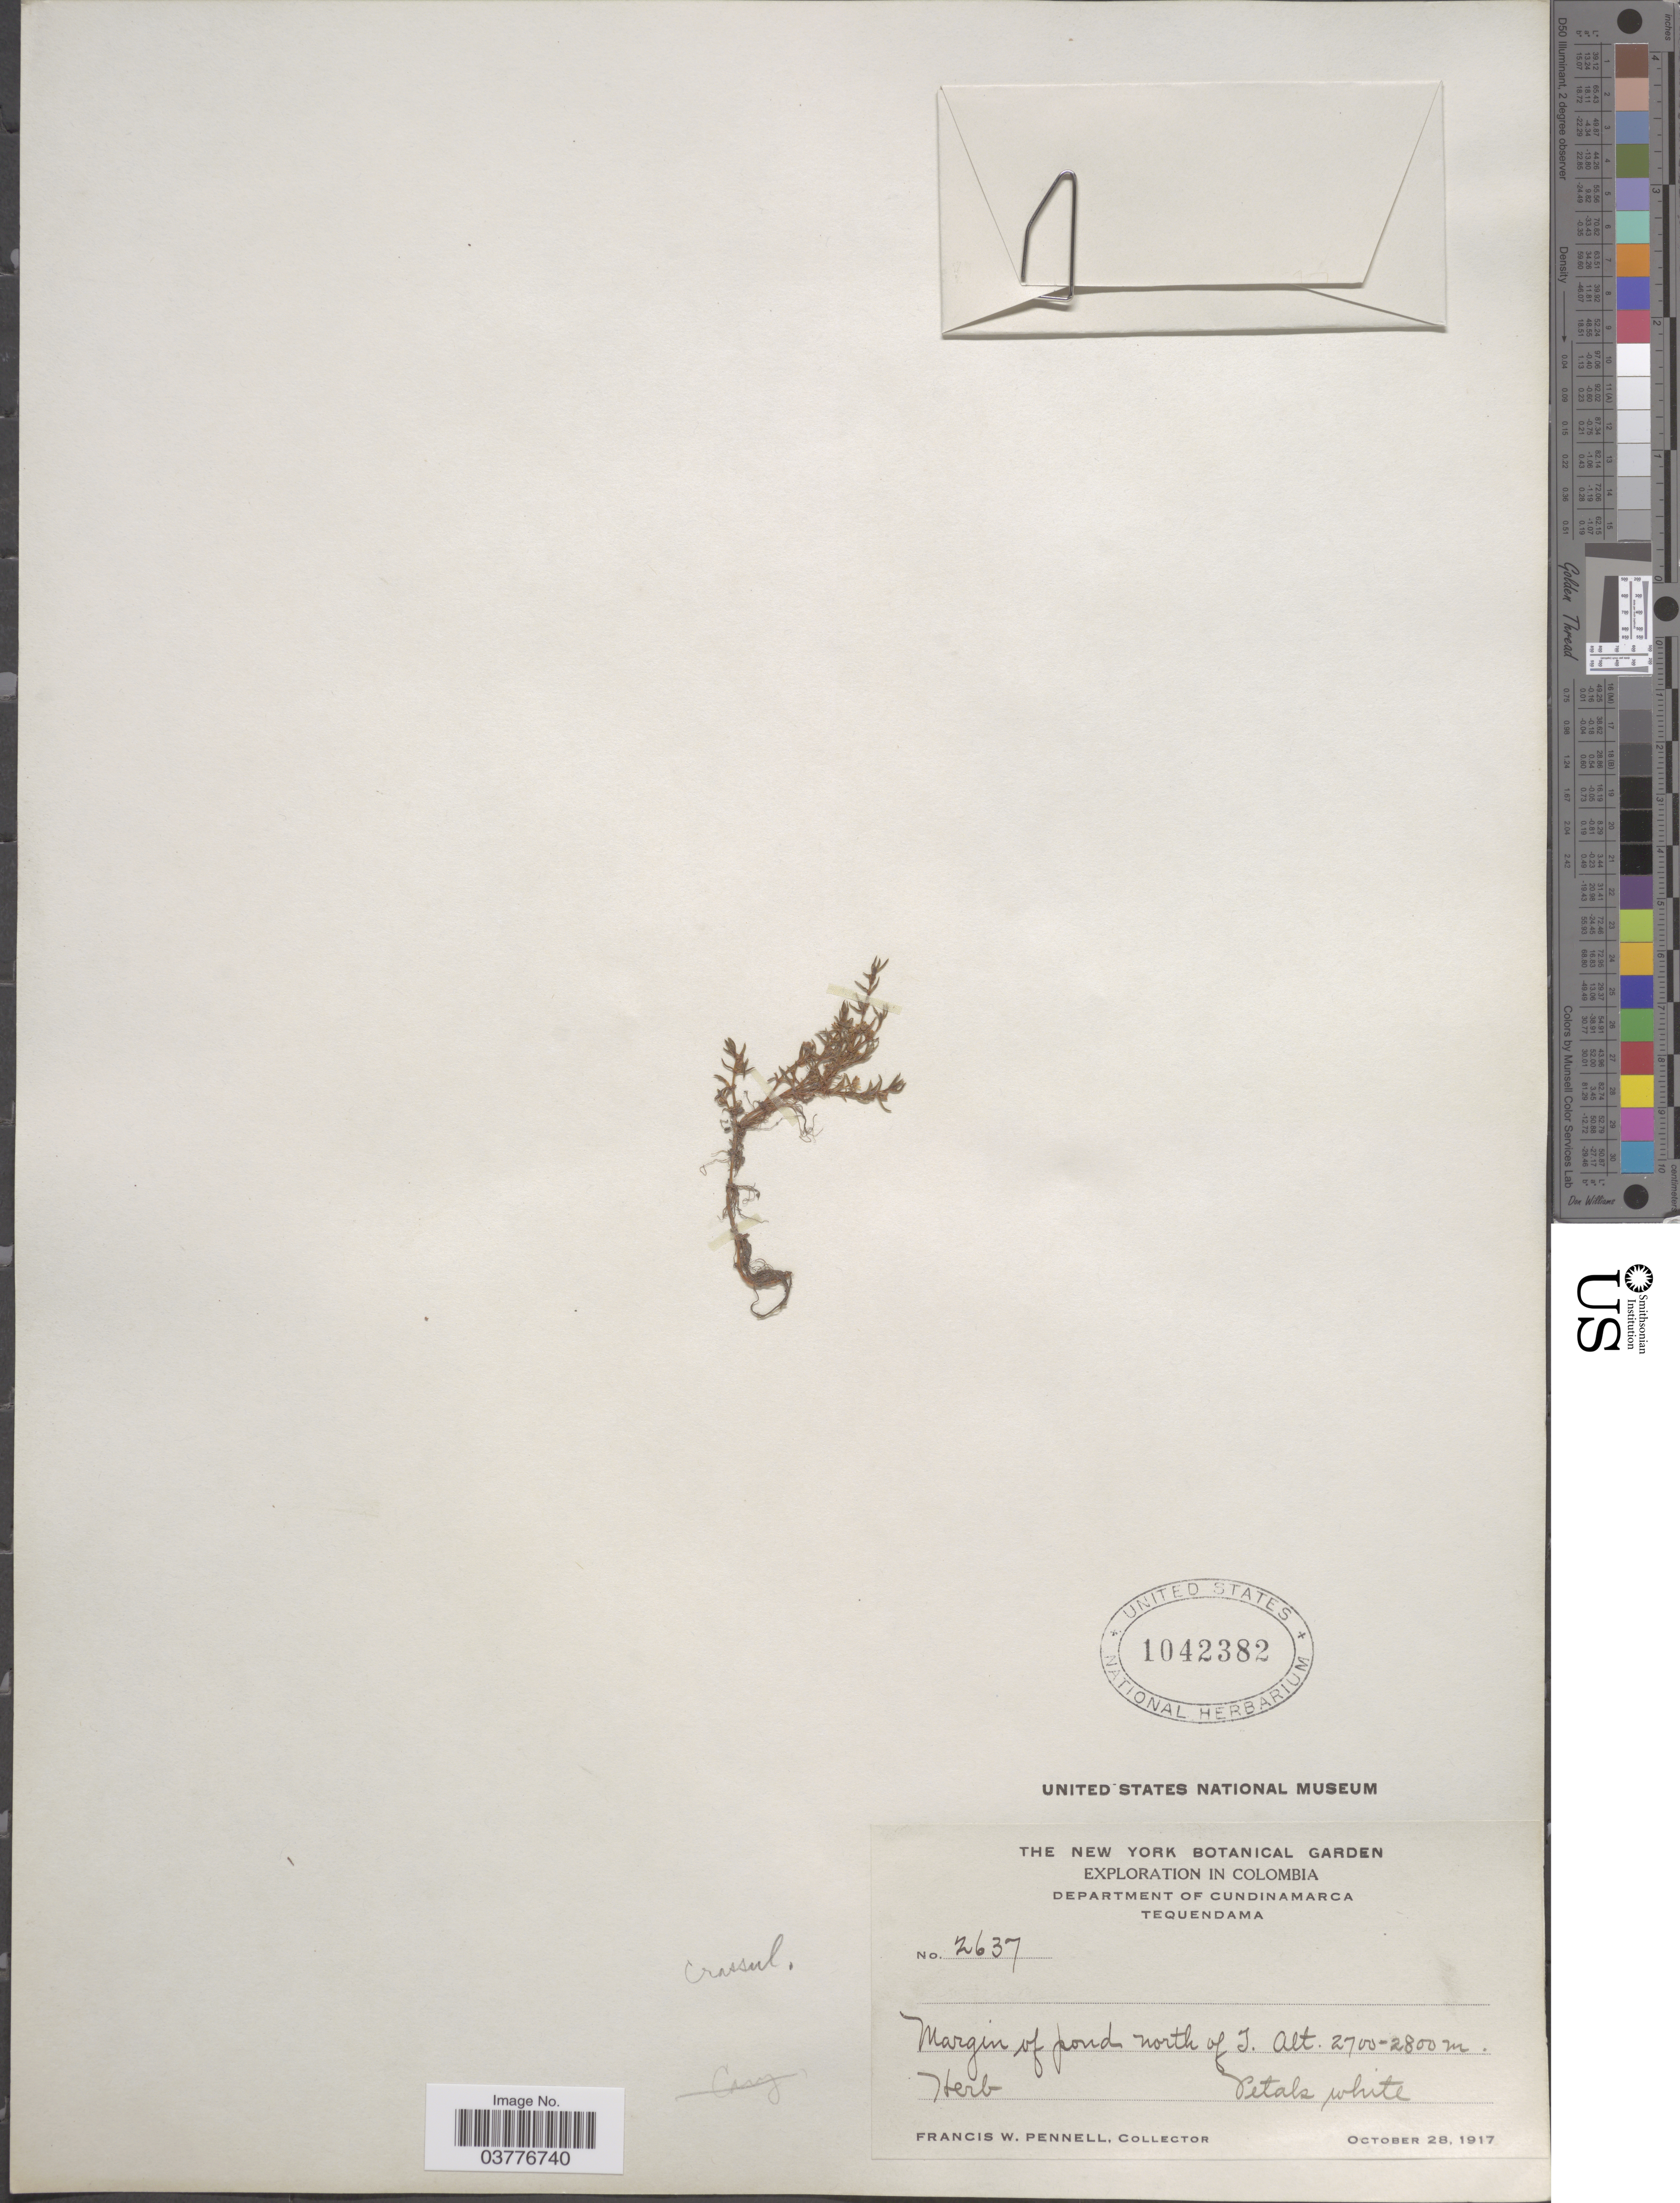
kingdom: Plantae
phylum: Tracheophyta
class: Magnoliopsida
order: Saxifragales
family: Crassulaceae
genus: Crassula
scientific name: Crassula sp.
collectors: F. W. Pennell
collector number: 2637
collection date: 1917-10-28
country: Colombia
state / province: Cundinamarca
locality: Department of Cundinamarca. Tequendama. Margin of pond north of I*.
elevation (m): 2700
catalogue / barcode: US 1042382